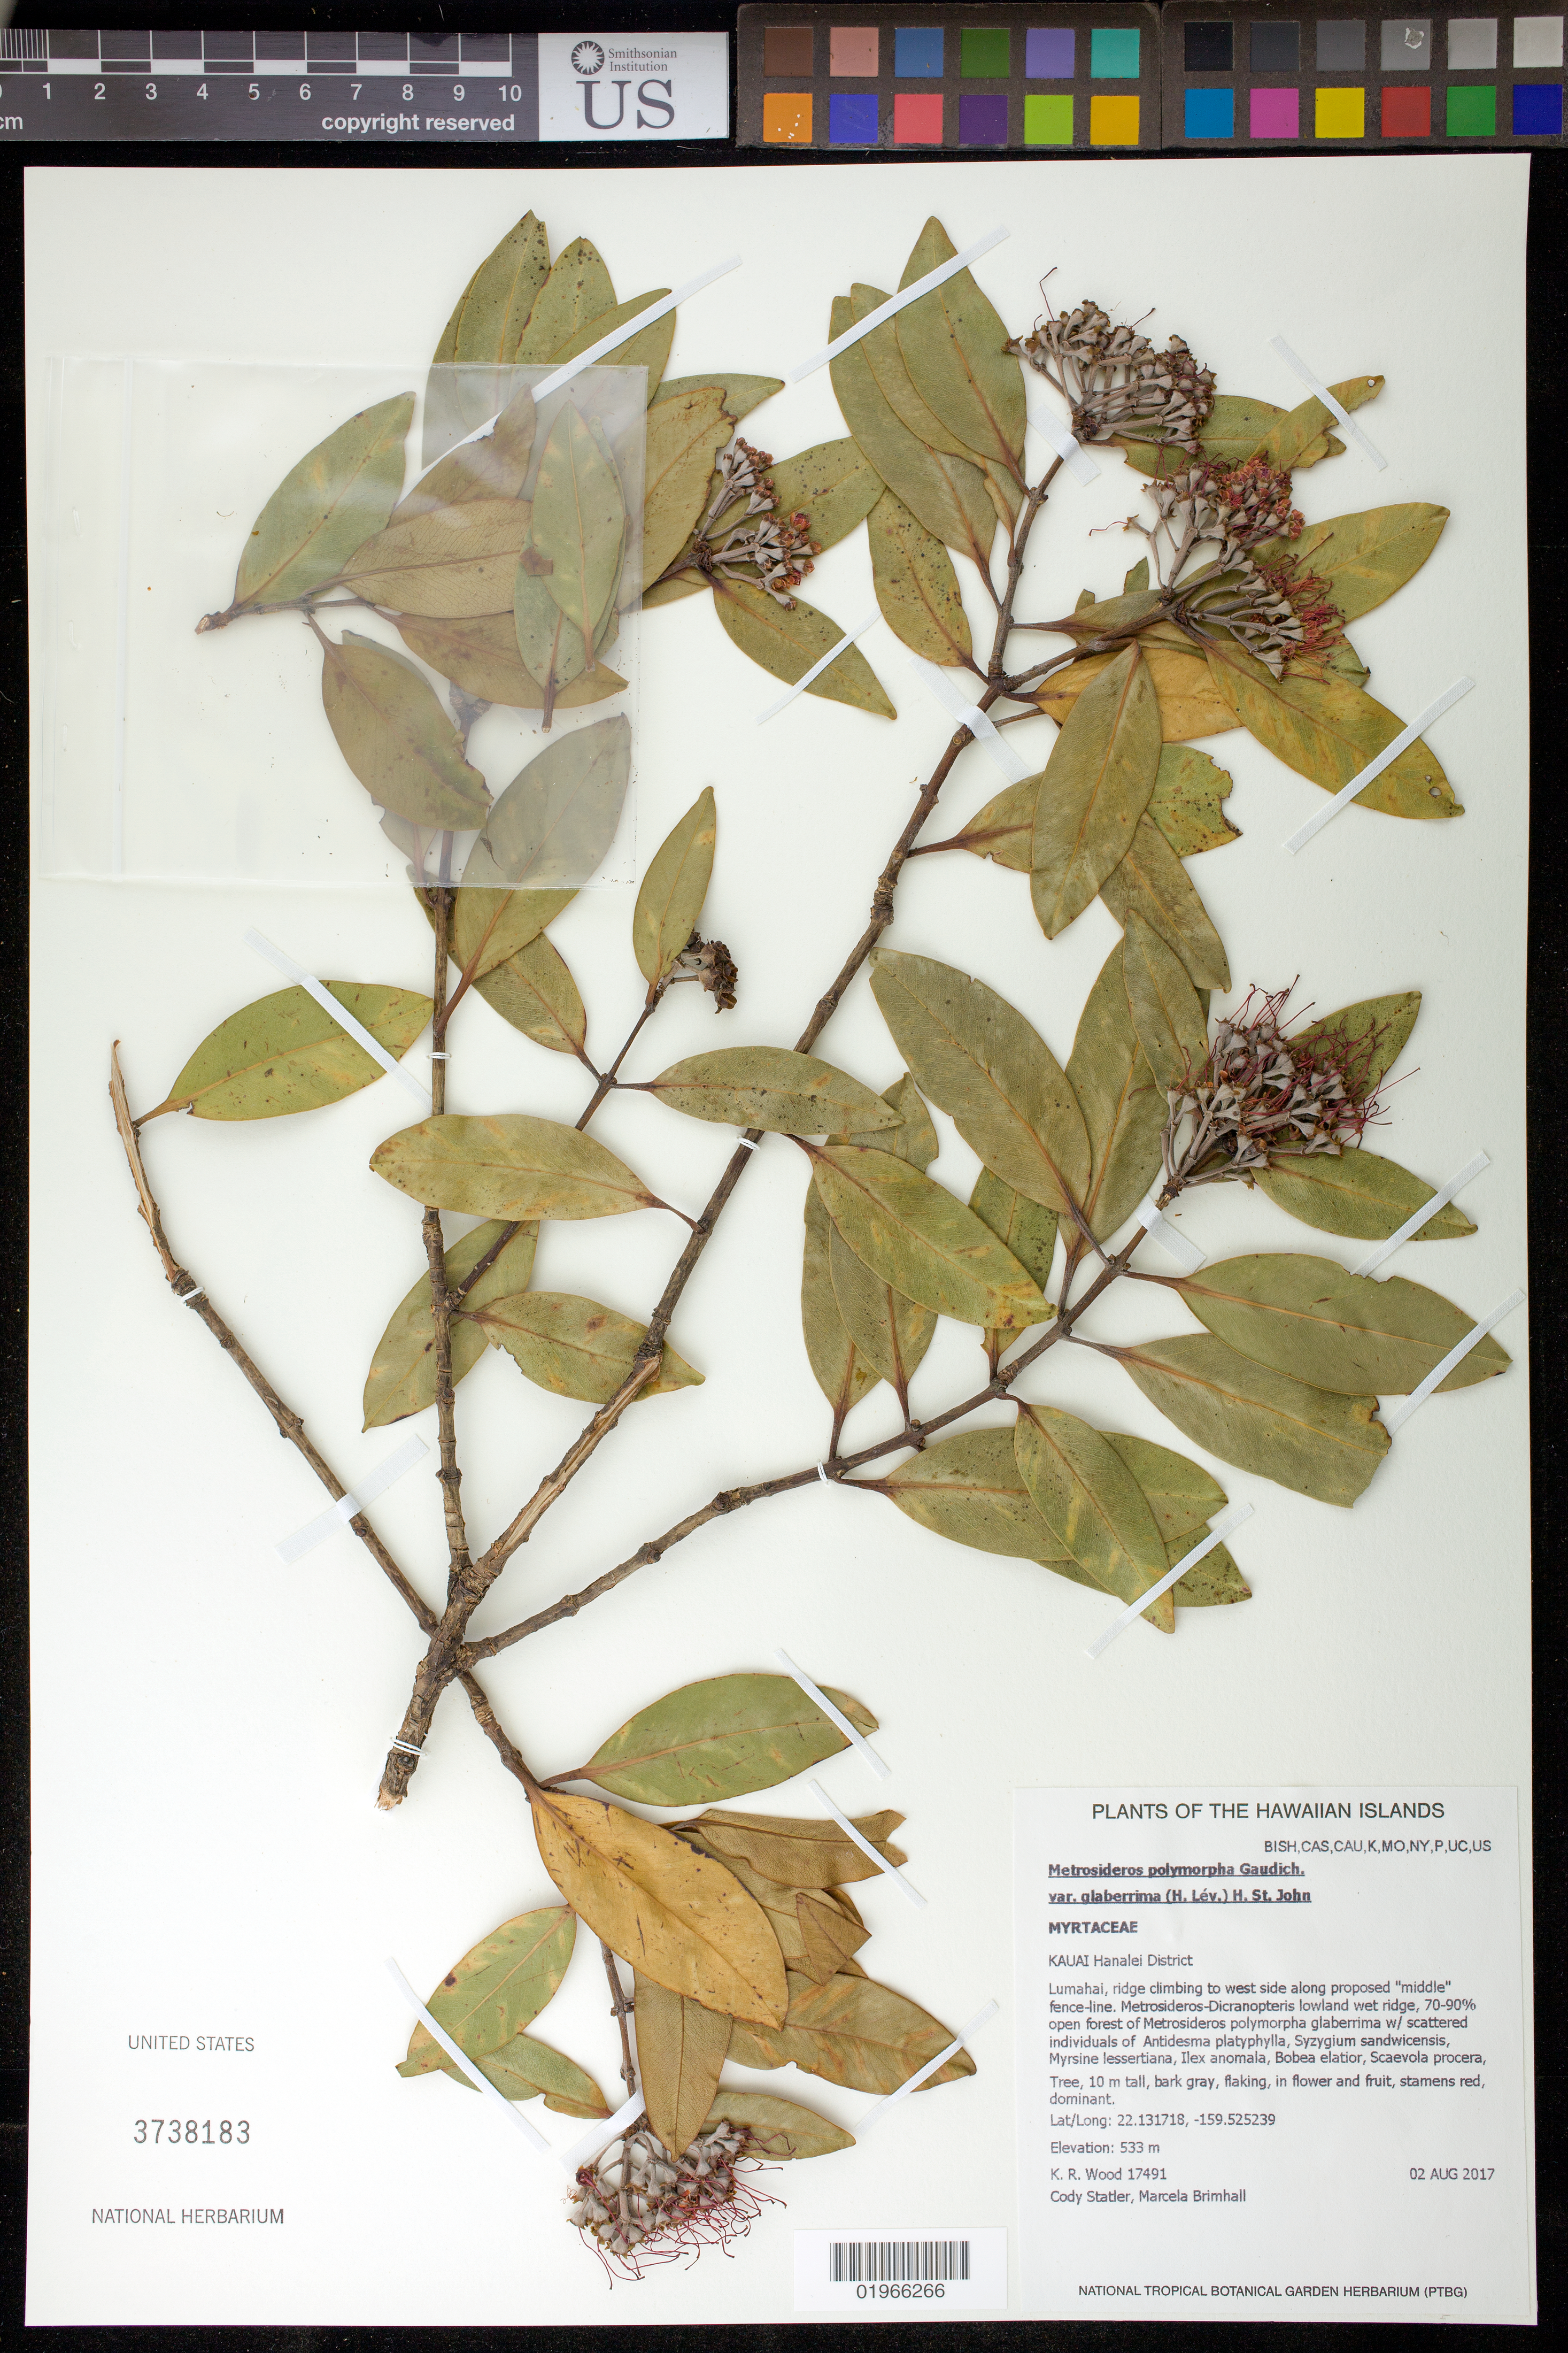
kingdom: Plantae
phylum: Tracheophyta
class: Magnoliopsida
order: Myrtales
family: Myrtaceae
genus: Metrosideros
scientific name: Metrosideros polymorpha var. glaberrima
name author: (H. Lév.) H. St. John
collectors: K. R. Wood, C. Statler & M. Brimhall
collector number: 17491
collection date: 2017-08-02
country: United States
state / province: Hawaii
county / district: Kauai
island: Kaua'i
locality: Hanalei District, Lumahai, ridge climbing to west side along proposed "middle" fence-line.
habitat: Lowland wet ridge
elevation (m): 533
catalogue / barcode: US 3738183